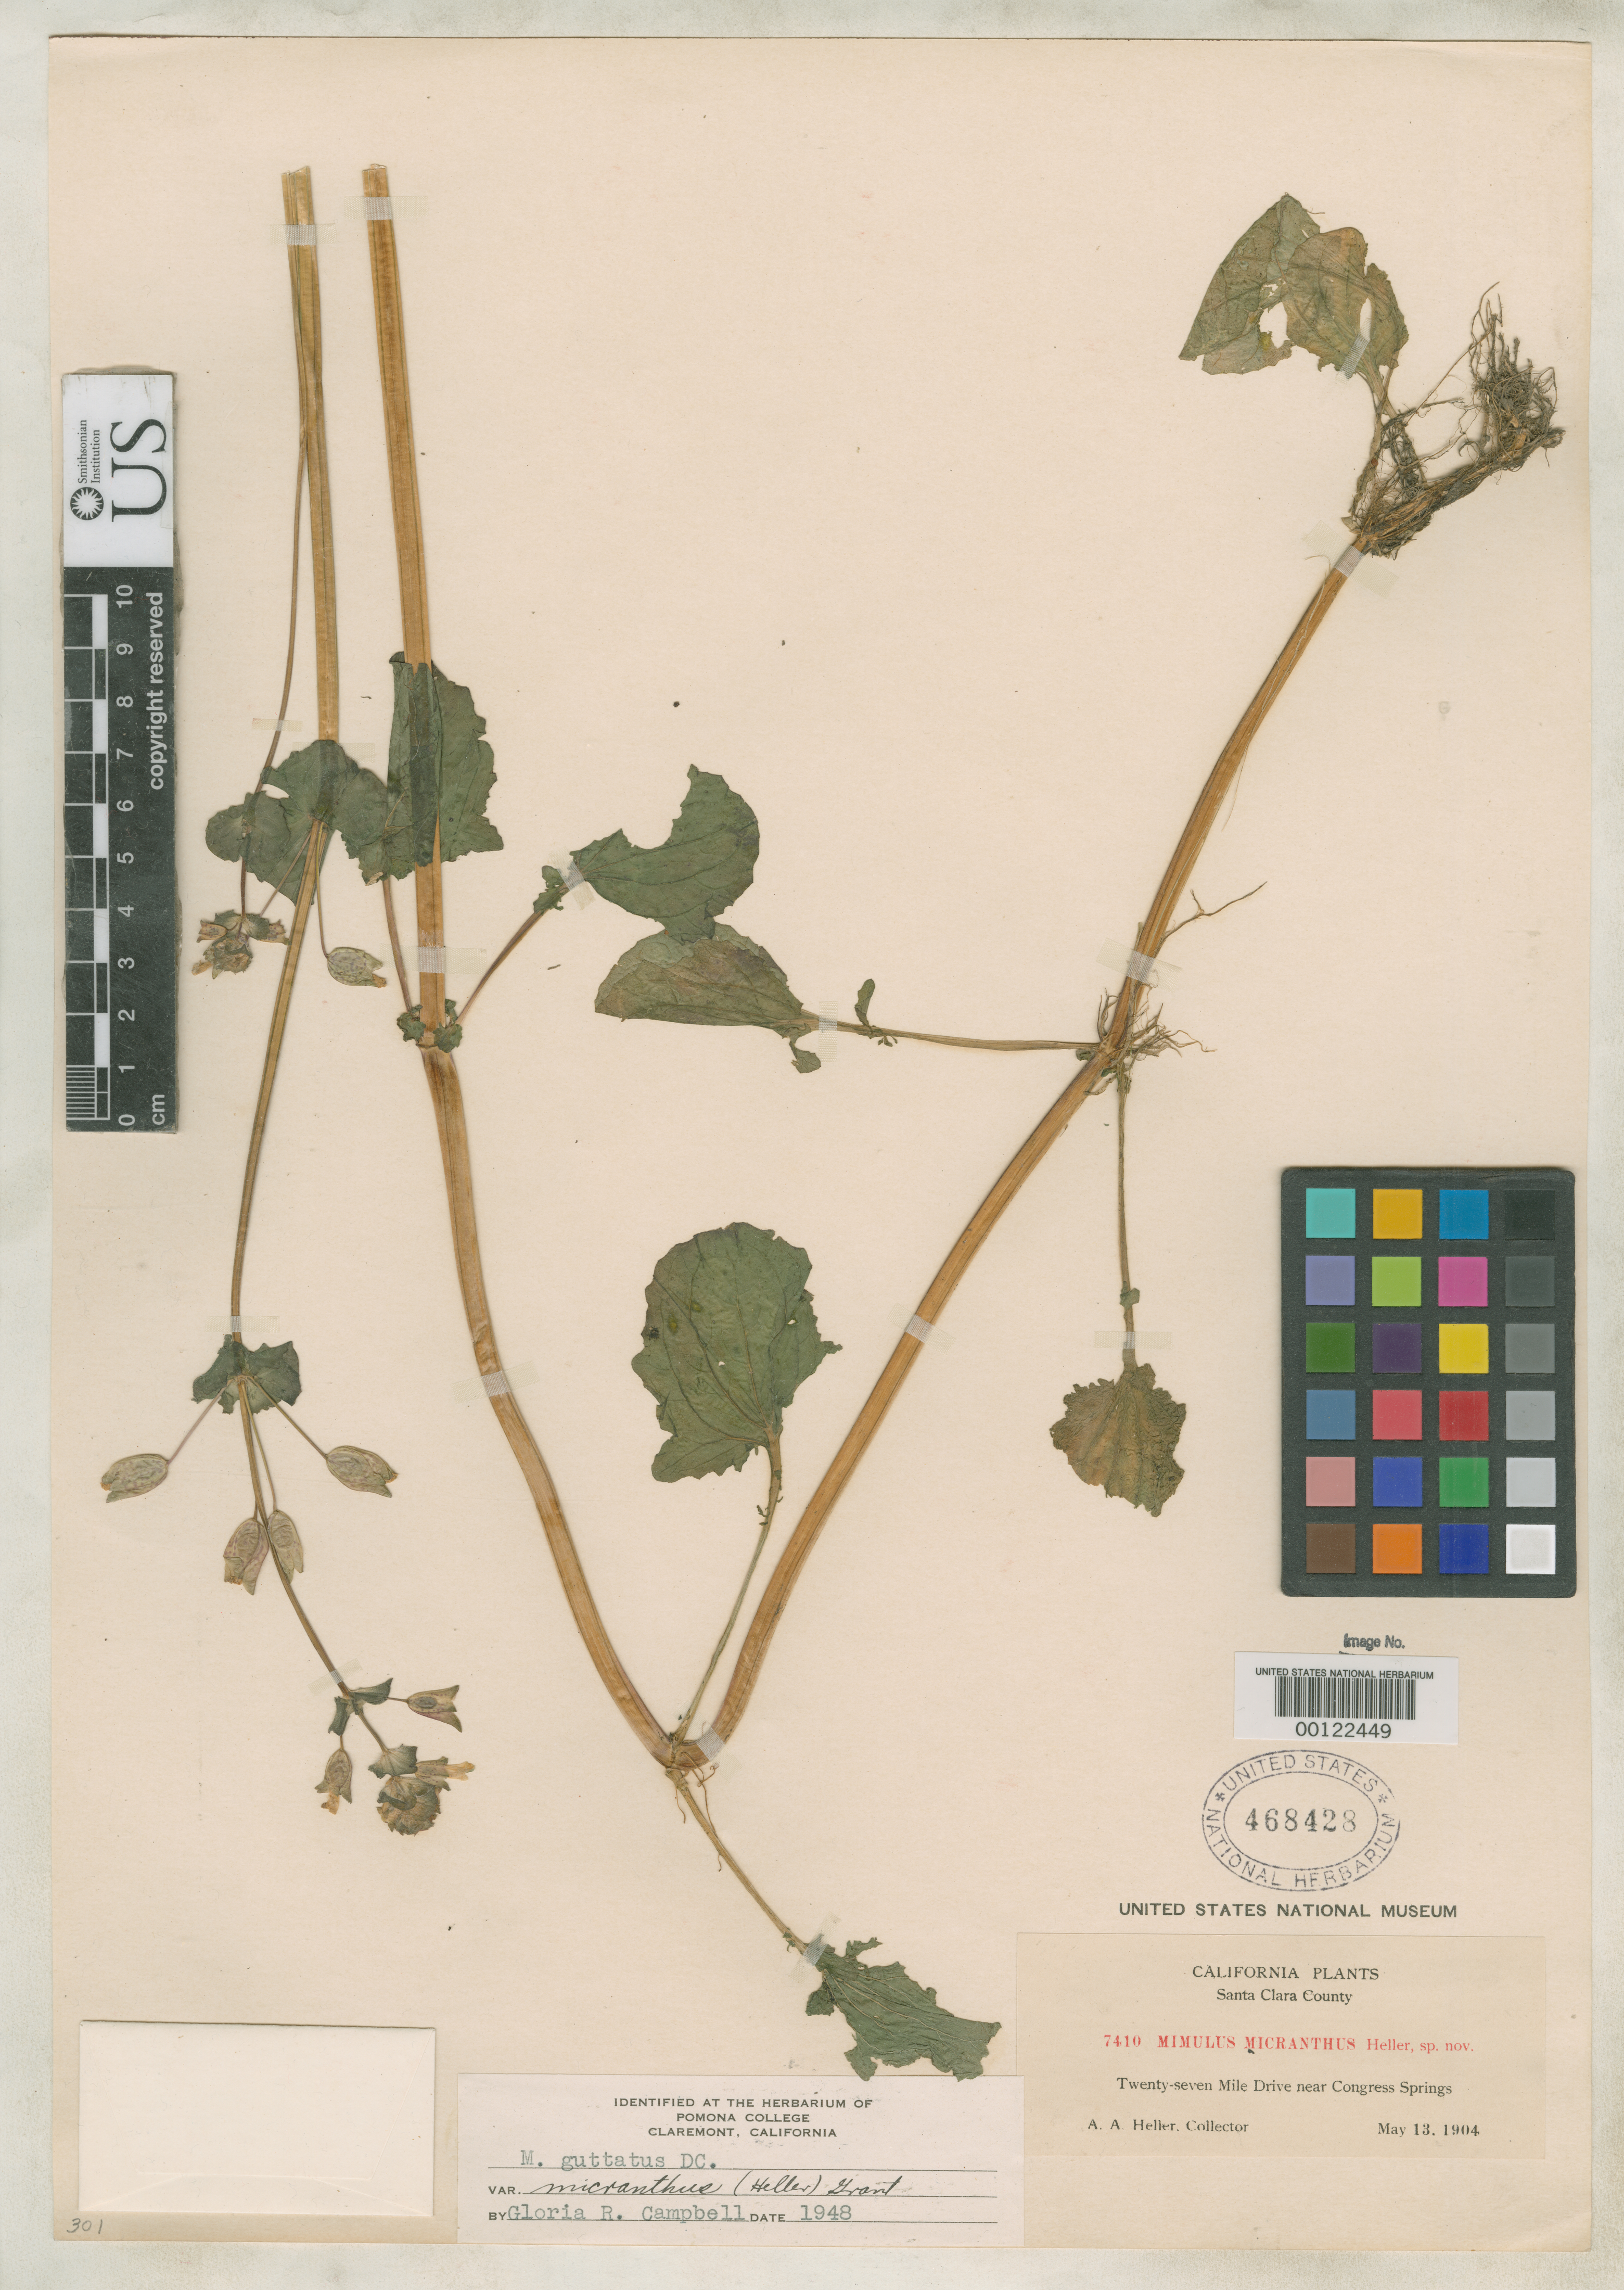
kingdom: Plantae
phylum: Tracheophyta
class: Magnoliopsida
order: Lamiales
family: Phrymaceae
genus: Mimulus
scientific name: Mimulus micranthus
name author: A. Heller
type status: Isotype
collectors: A. A. Heller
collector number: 7410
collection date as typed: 13 May 1904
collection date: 1904-05-13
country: United States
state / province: California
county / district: Santa Clara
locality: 27 mi drive near Congress Springs.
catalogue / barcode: US 468428